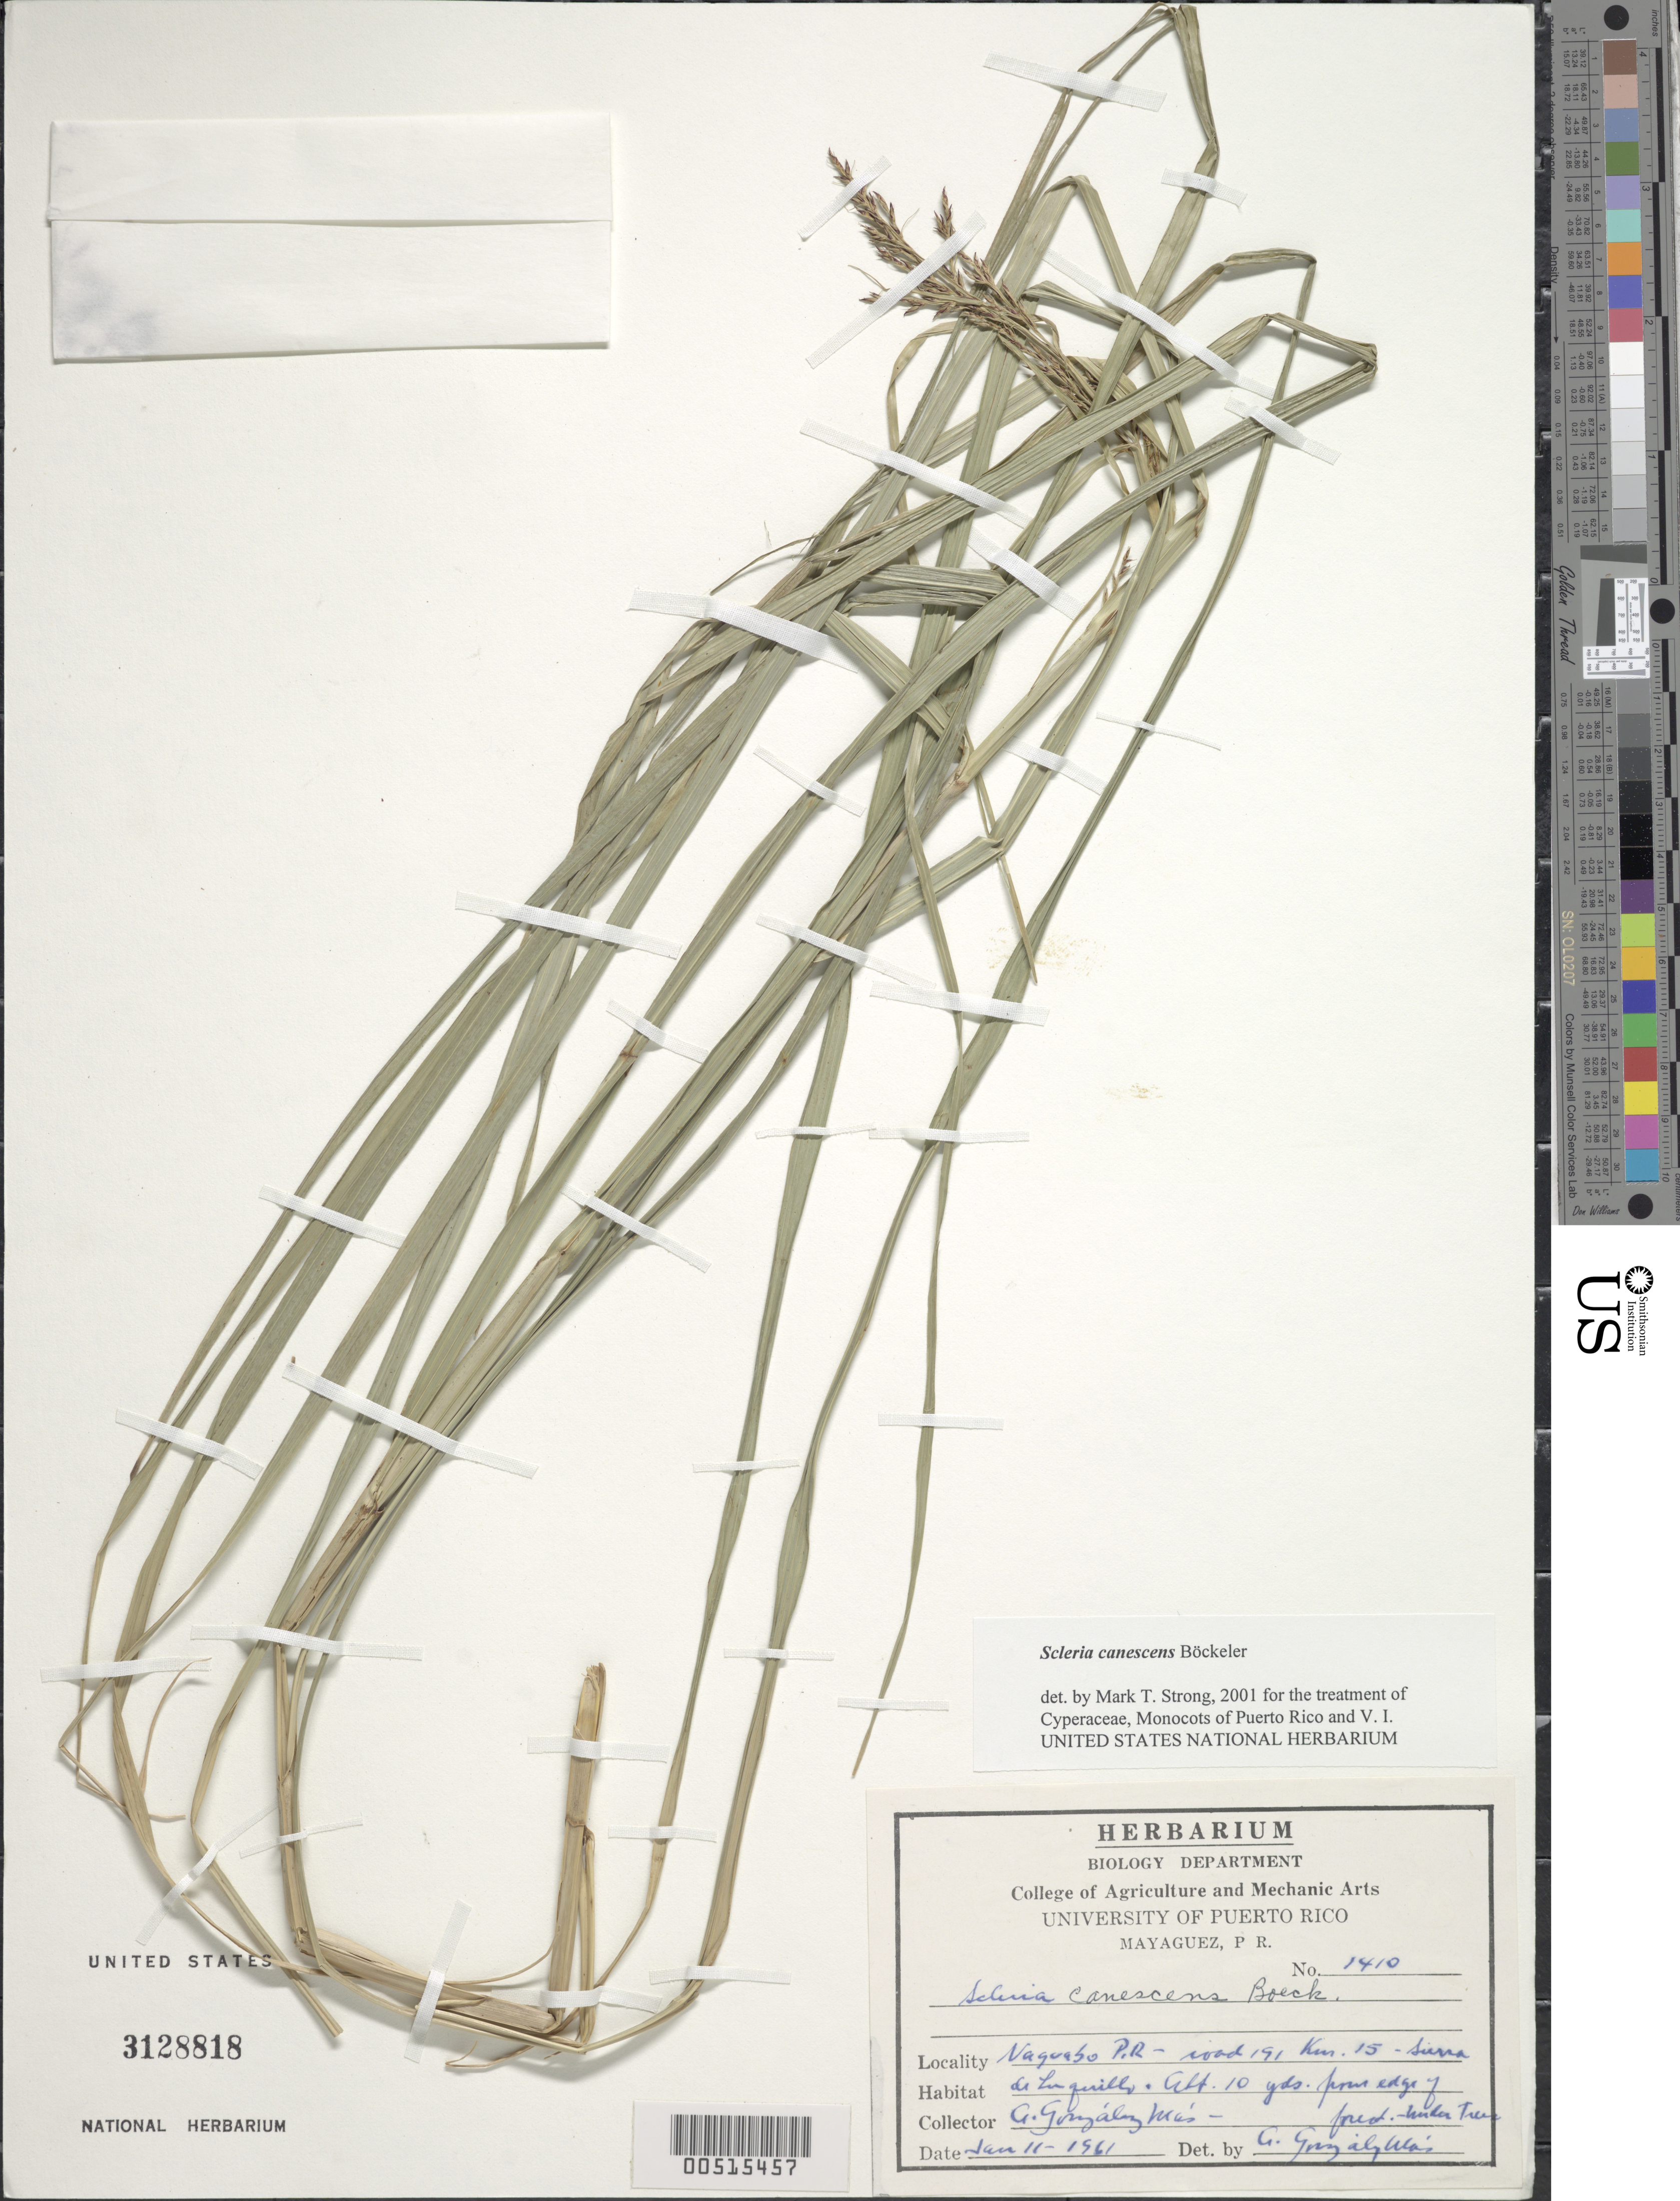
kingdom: Plantae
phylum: Tracheophyta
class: Liliopsida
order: Poales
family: Cyperaceae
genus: Scleria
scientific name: Scleria canescens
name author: Boeckeler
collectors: A. González Más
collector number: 1410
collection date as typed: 11 Jan 1961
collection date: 1961-01-11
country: Puerto Rico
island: Greater Antilles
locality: Naguabo, road 191, km 15, Sierra de Luquillo. Ten yards from edge of forest under trees.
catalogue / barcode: US 3128818